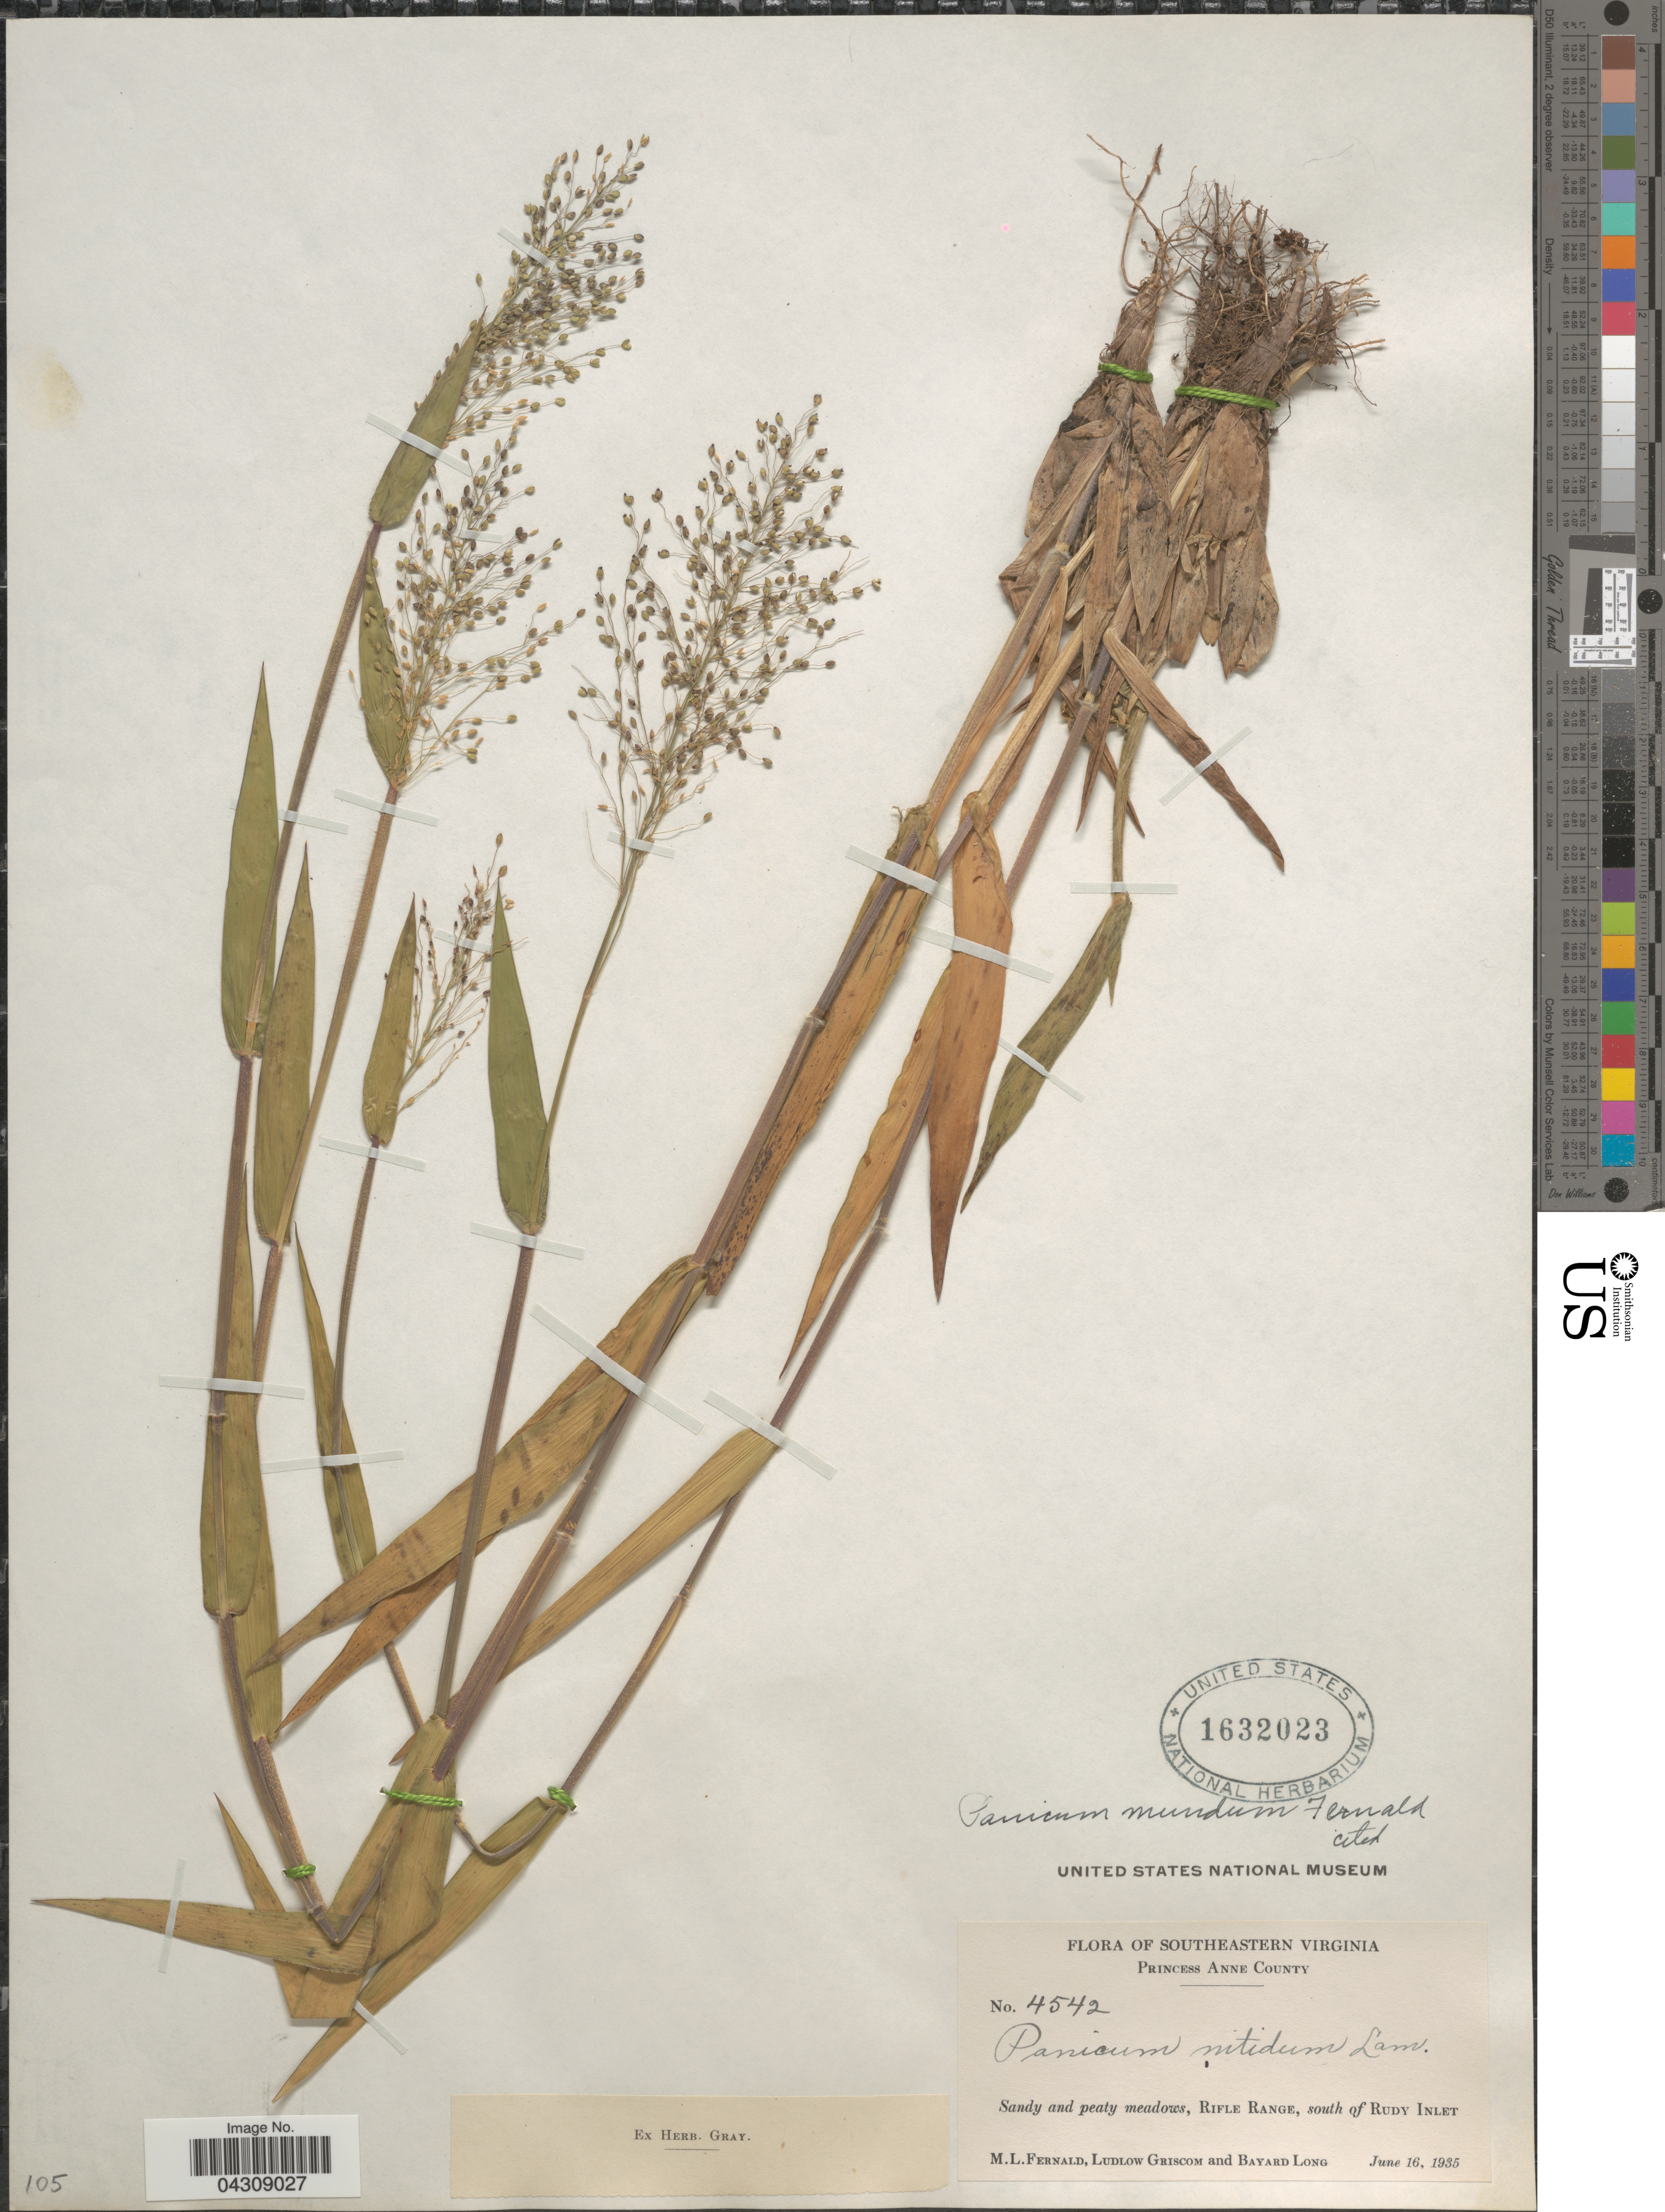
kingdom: Plantae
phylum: Tracheophyta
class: Liliopsida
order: Poales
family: Poaceae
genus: Dichanthelium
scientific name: Dichanthelium acuminatum var. acuminatum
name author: (Sw.) Gould & C.A. Clark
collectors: M. L. Fernald, L. Griscom & B. Long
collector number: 4542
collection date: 1935-06-16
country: United States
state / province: Virginia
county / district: City of Virginia Beach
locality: Southeastern Virginia. Princess Anne County. Rifle Range, south of Rudy Inlet.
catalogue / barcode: US 1632023